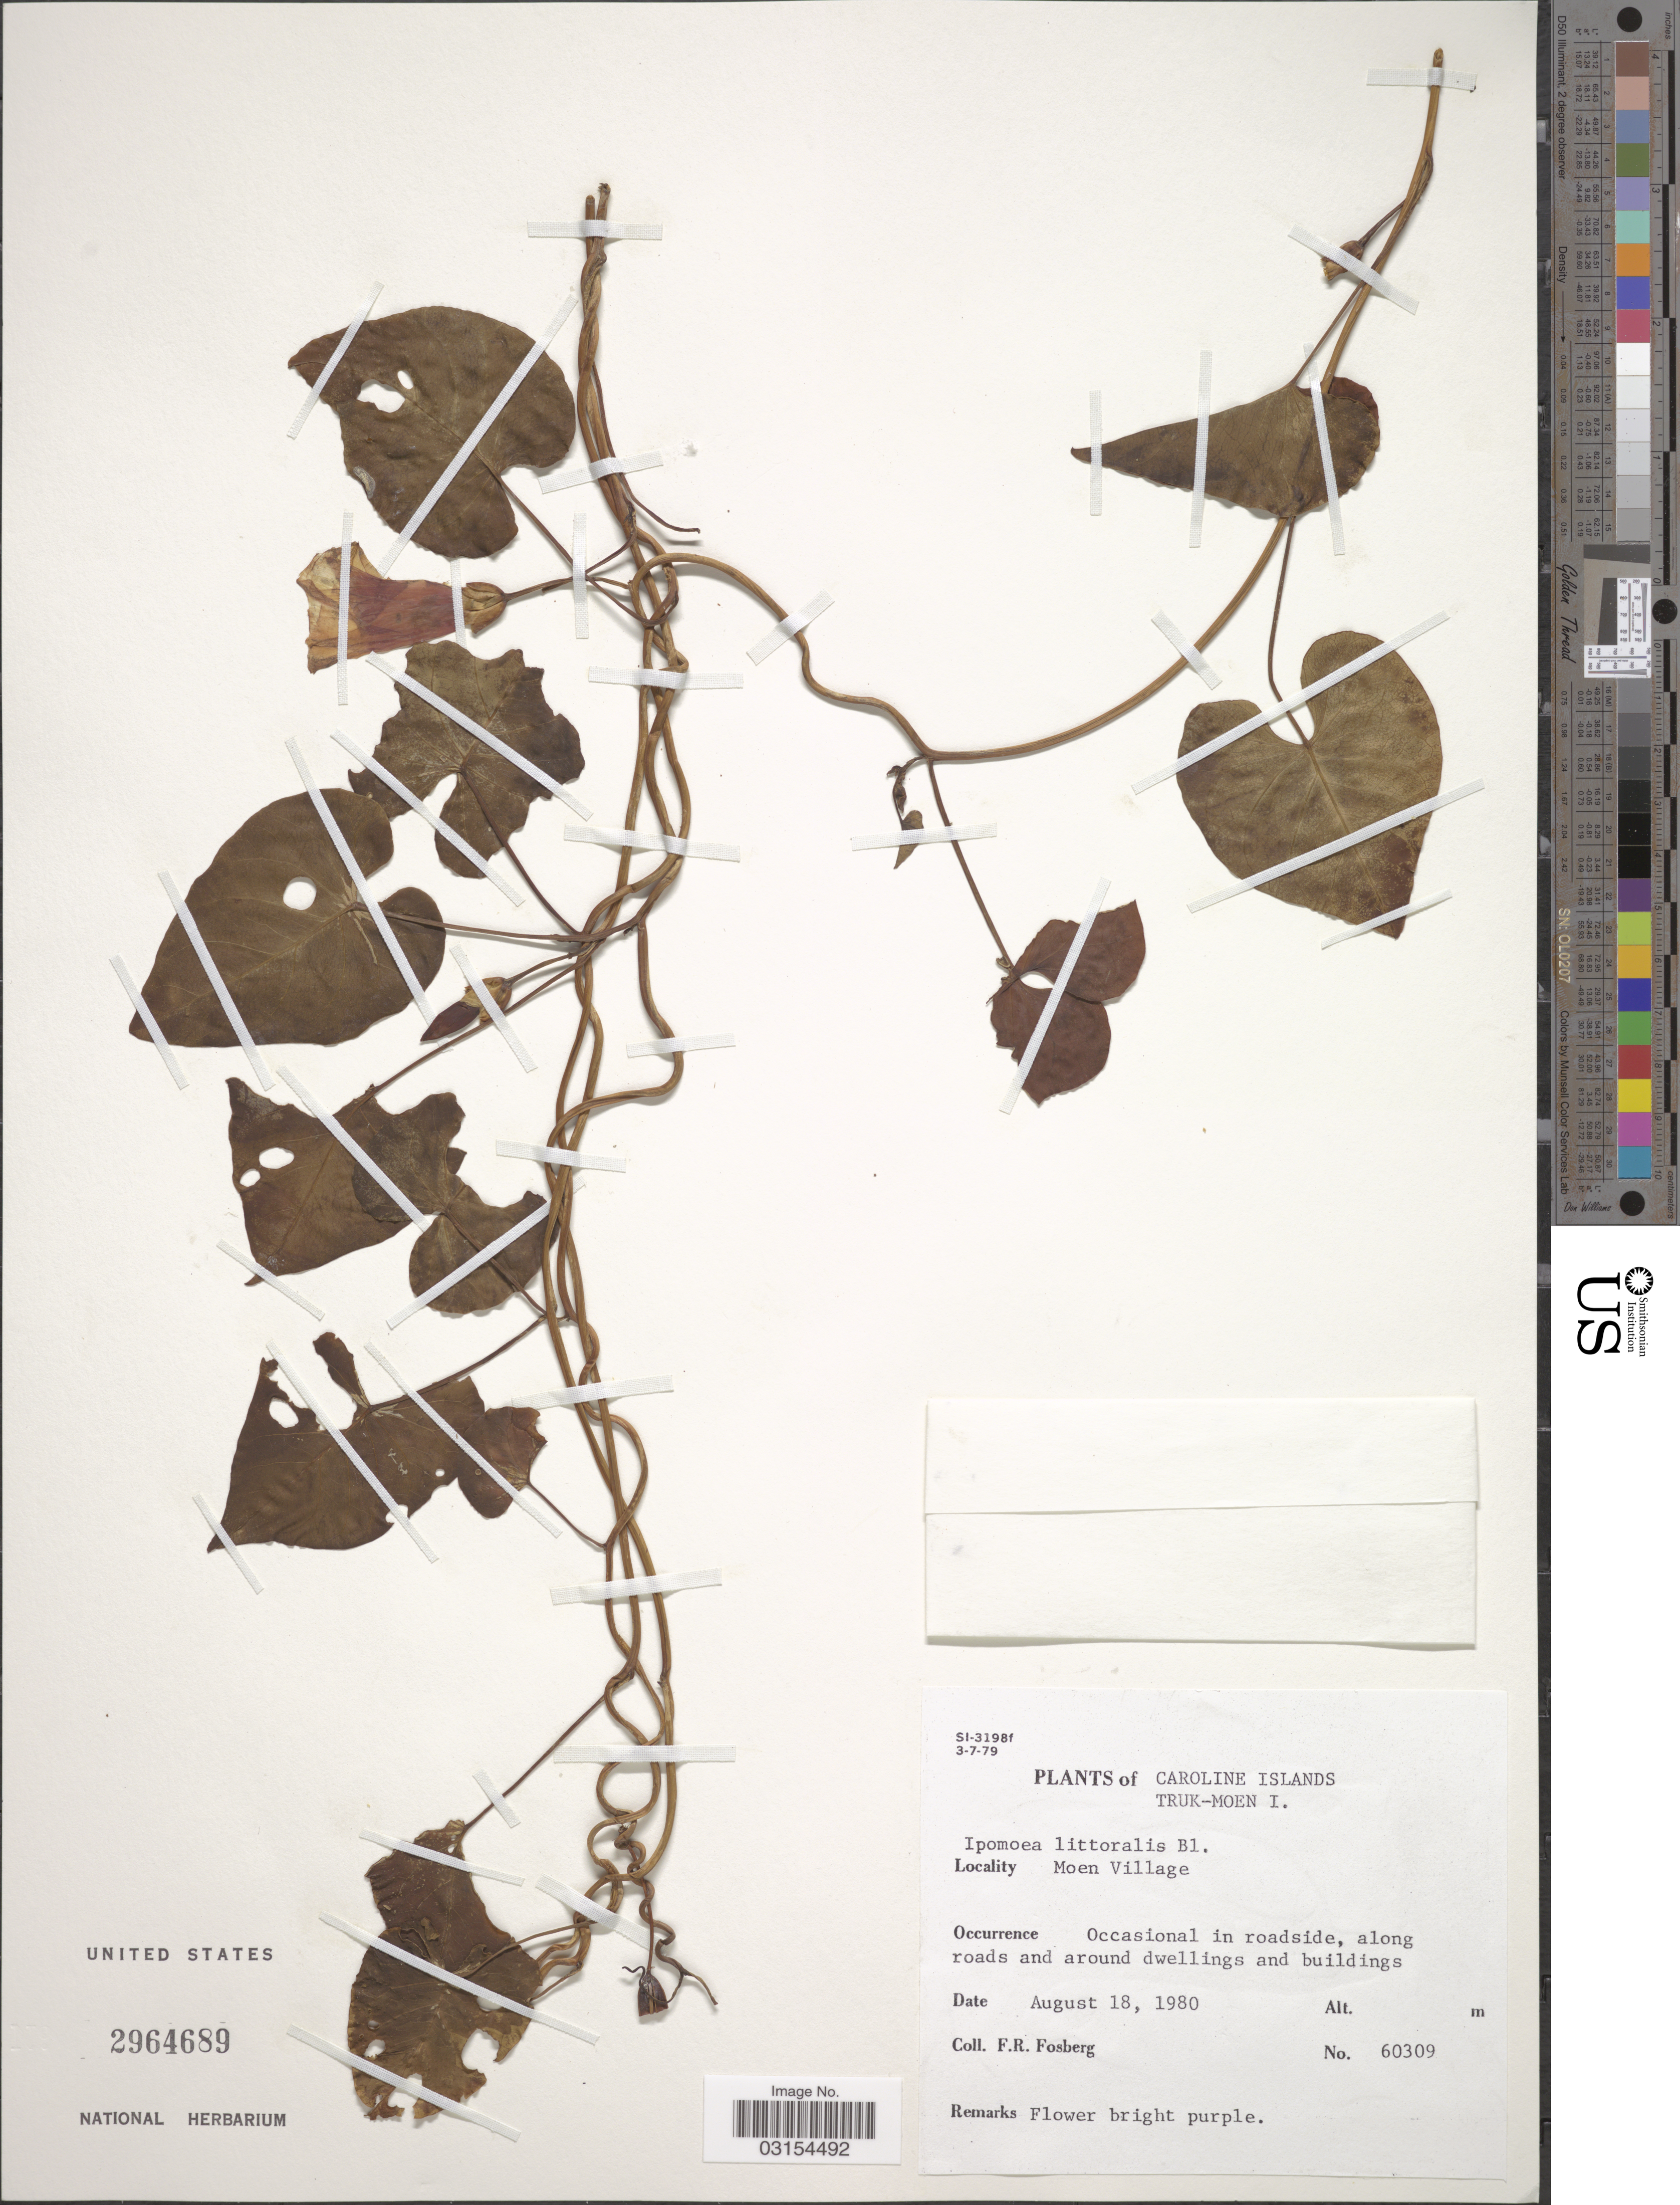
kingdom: Plantae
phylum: Tracheophyta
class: Magnoliopsida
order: Solanales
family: Convolvulaceae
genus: Ipomoea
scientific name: Ipomoea littoralis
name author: Blume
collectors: F. R. Fosberg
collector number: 60309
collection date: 1980-08-18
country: Micronesia, Federated States of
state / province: Truk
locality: Caroline Islands. Truk-Moen I. Moen Village.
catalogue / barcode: US 2964689